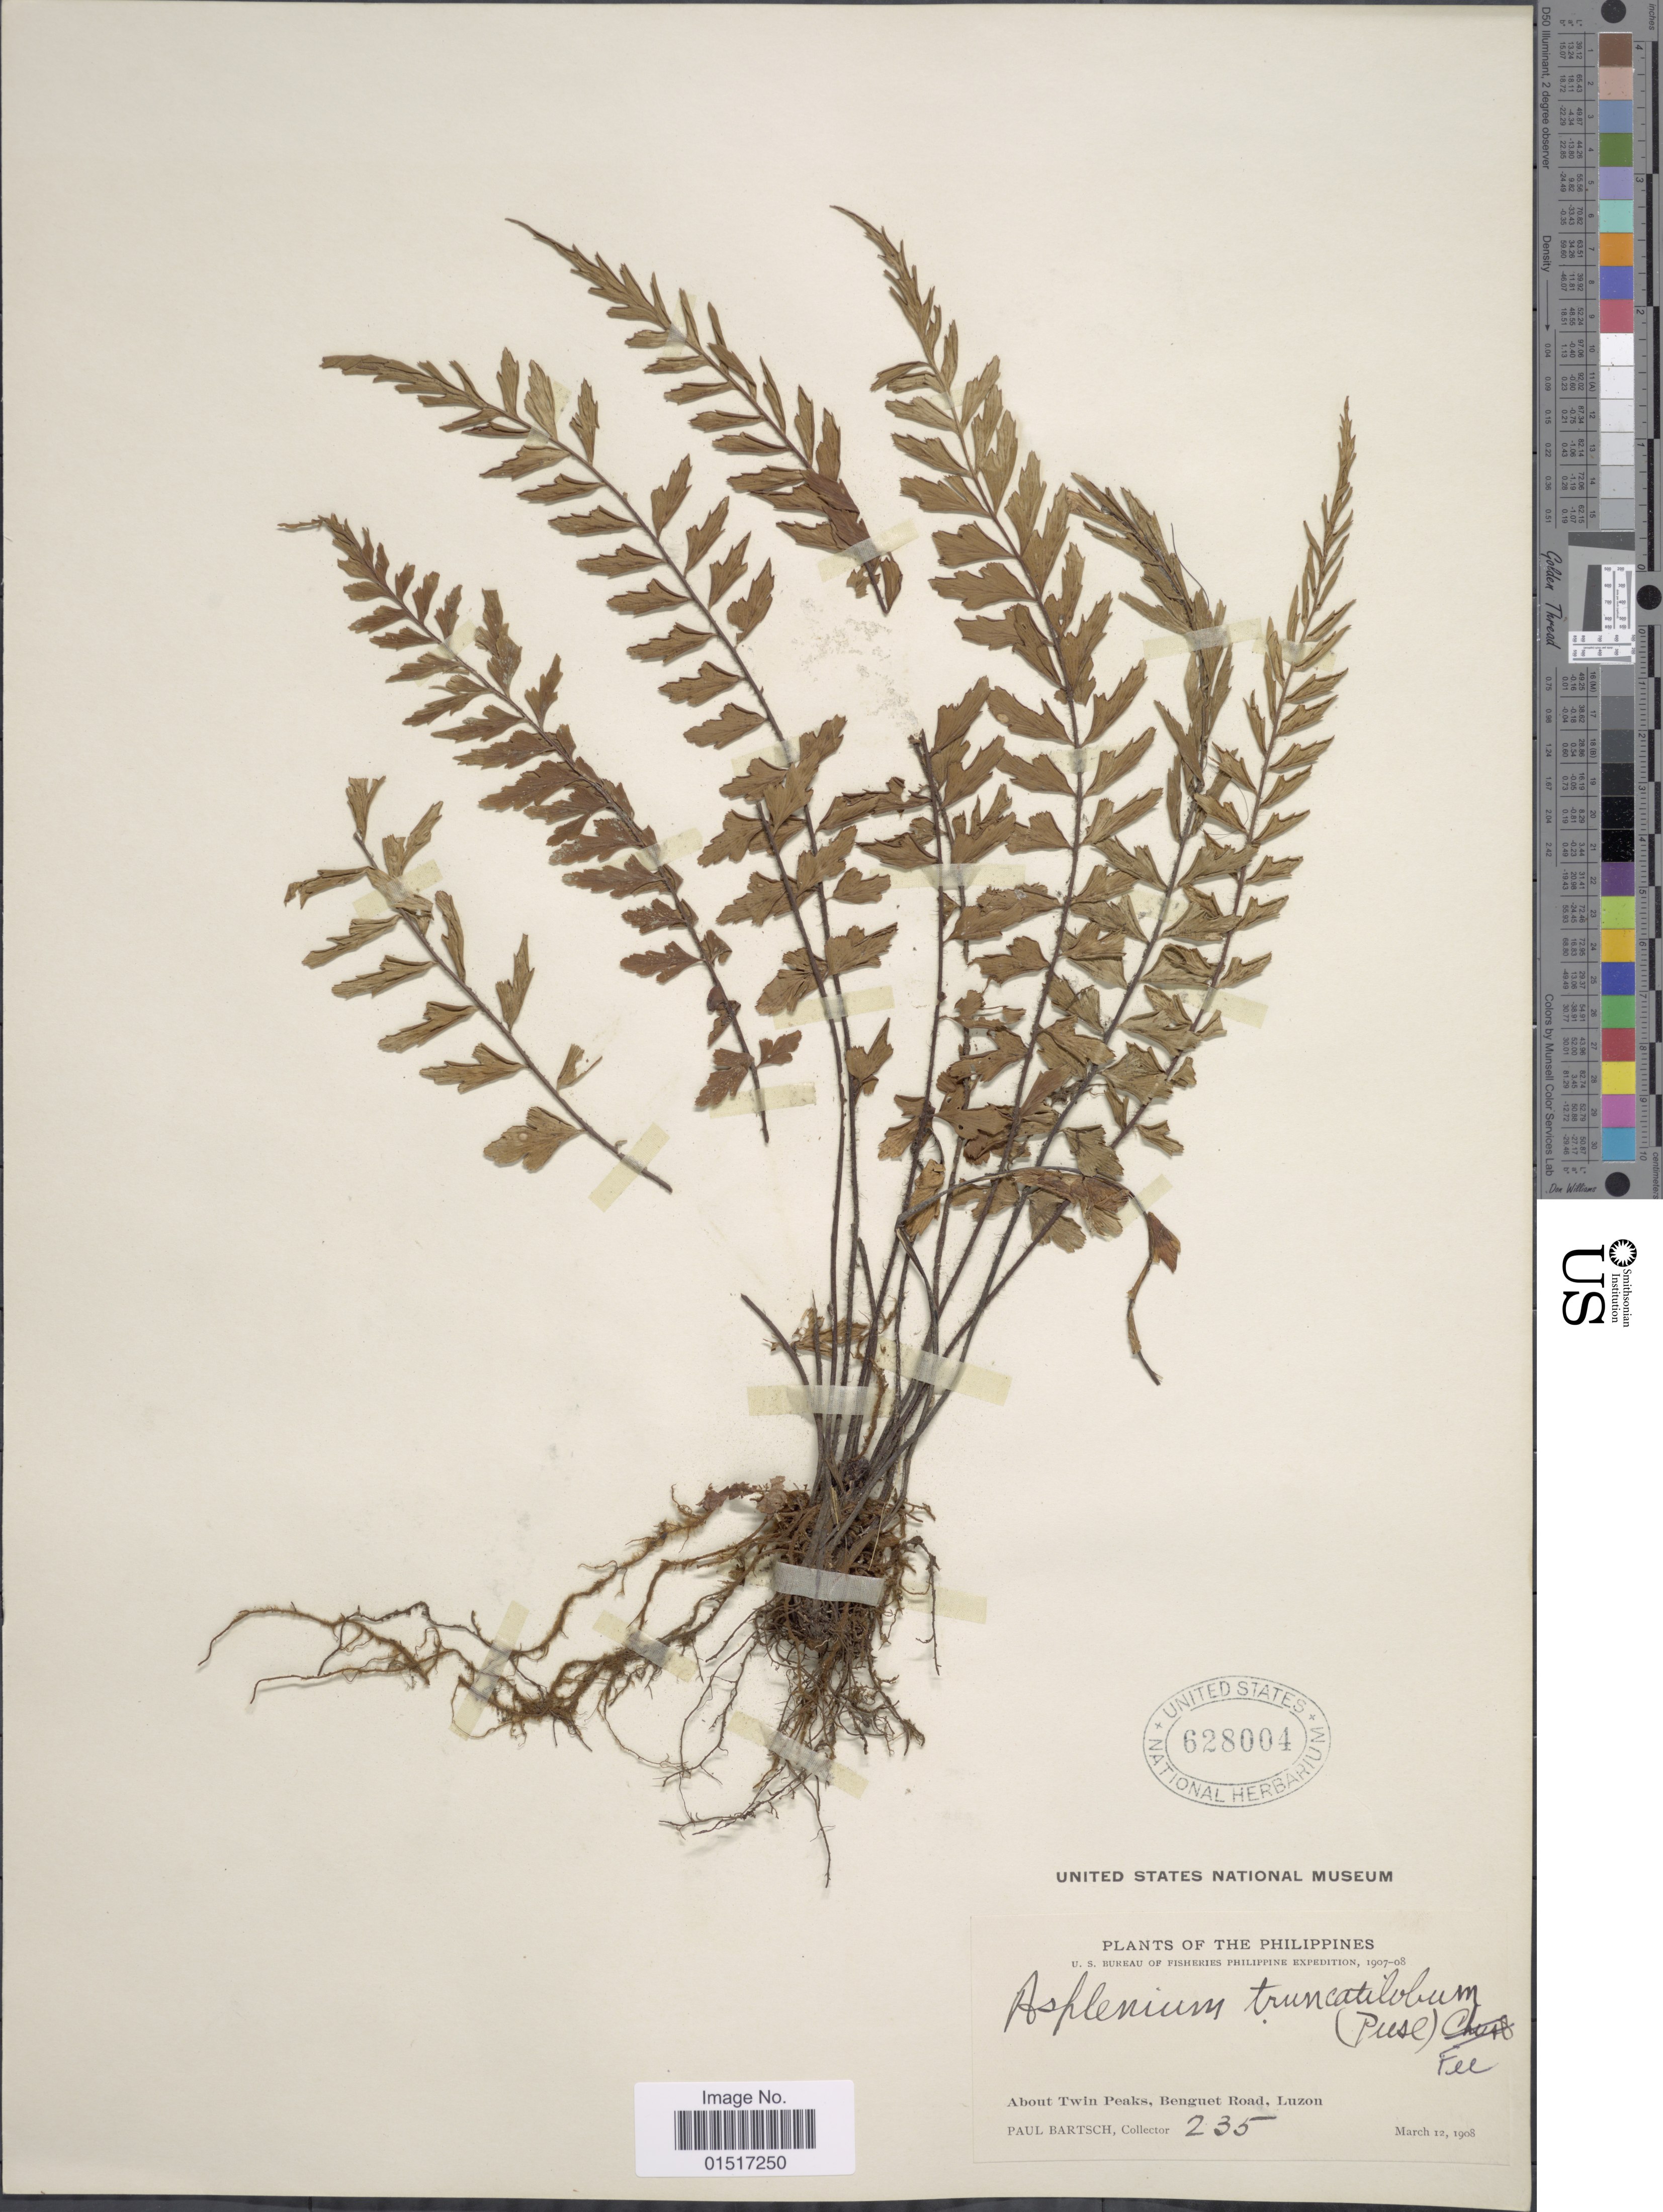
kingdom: Plantae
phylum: Tracheophyta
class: Polypodiopsida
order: Polypodiales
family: Aspleniaceae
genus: Asplenium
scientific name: Asplenium truncatilobum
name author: (C. Presl) Fée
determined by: Salgado, A. E.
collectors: P. Bartsch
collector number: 235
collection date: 1908-03-12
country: Philippines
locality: About Twin Peaks, Benguet Road, Luzon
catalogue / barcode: US 628004